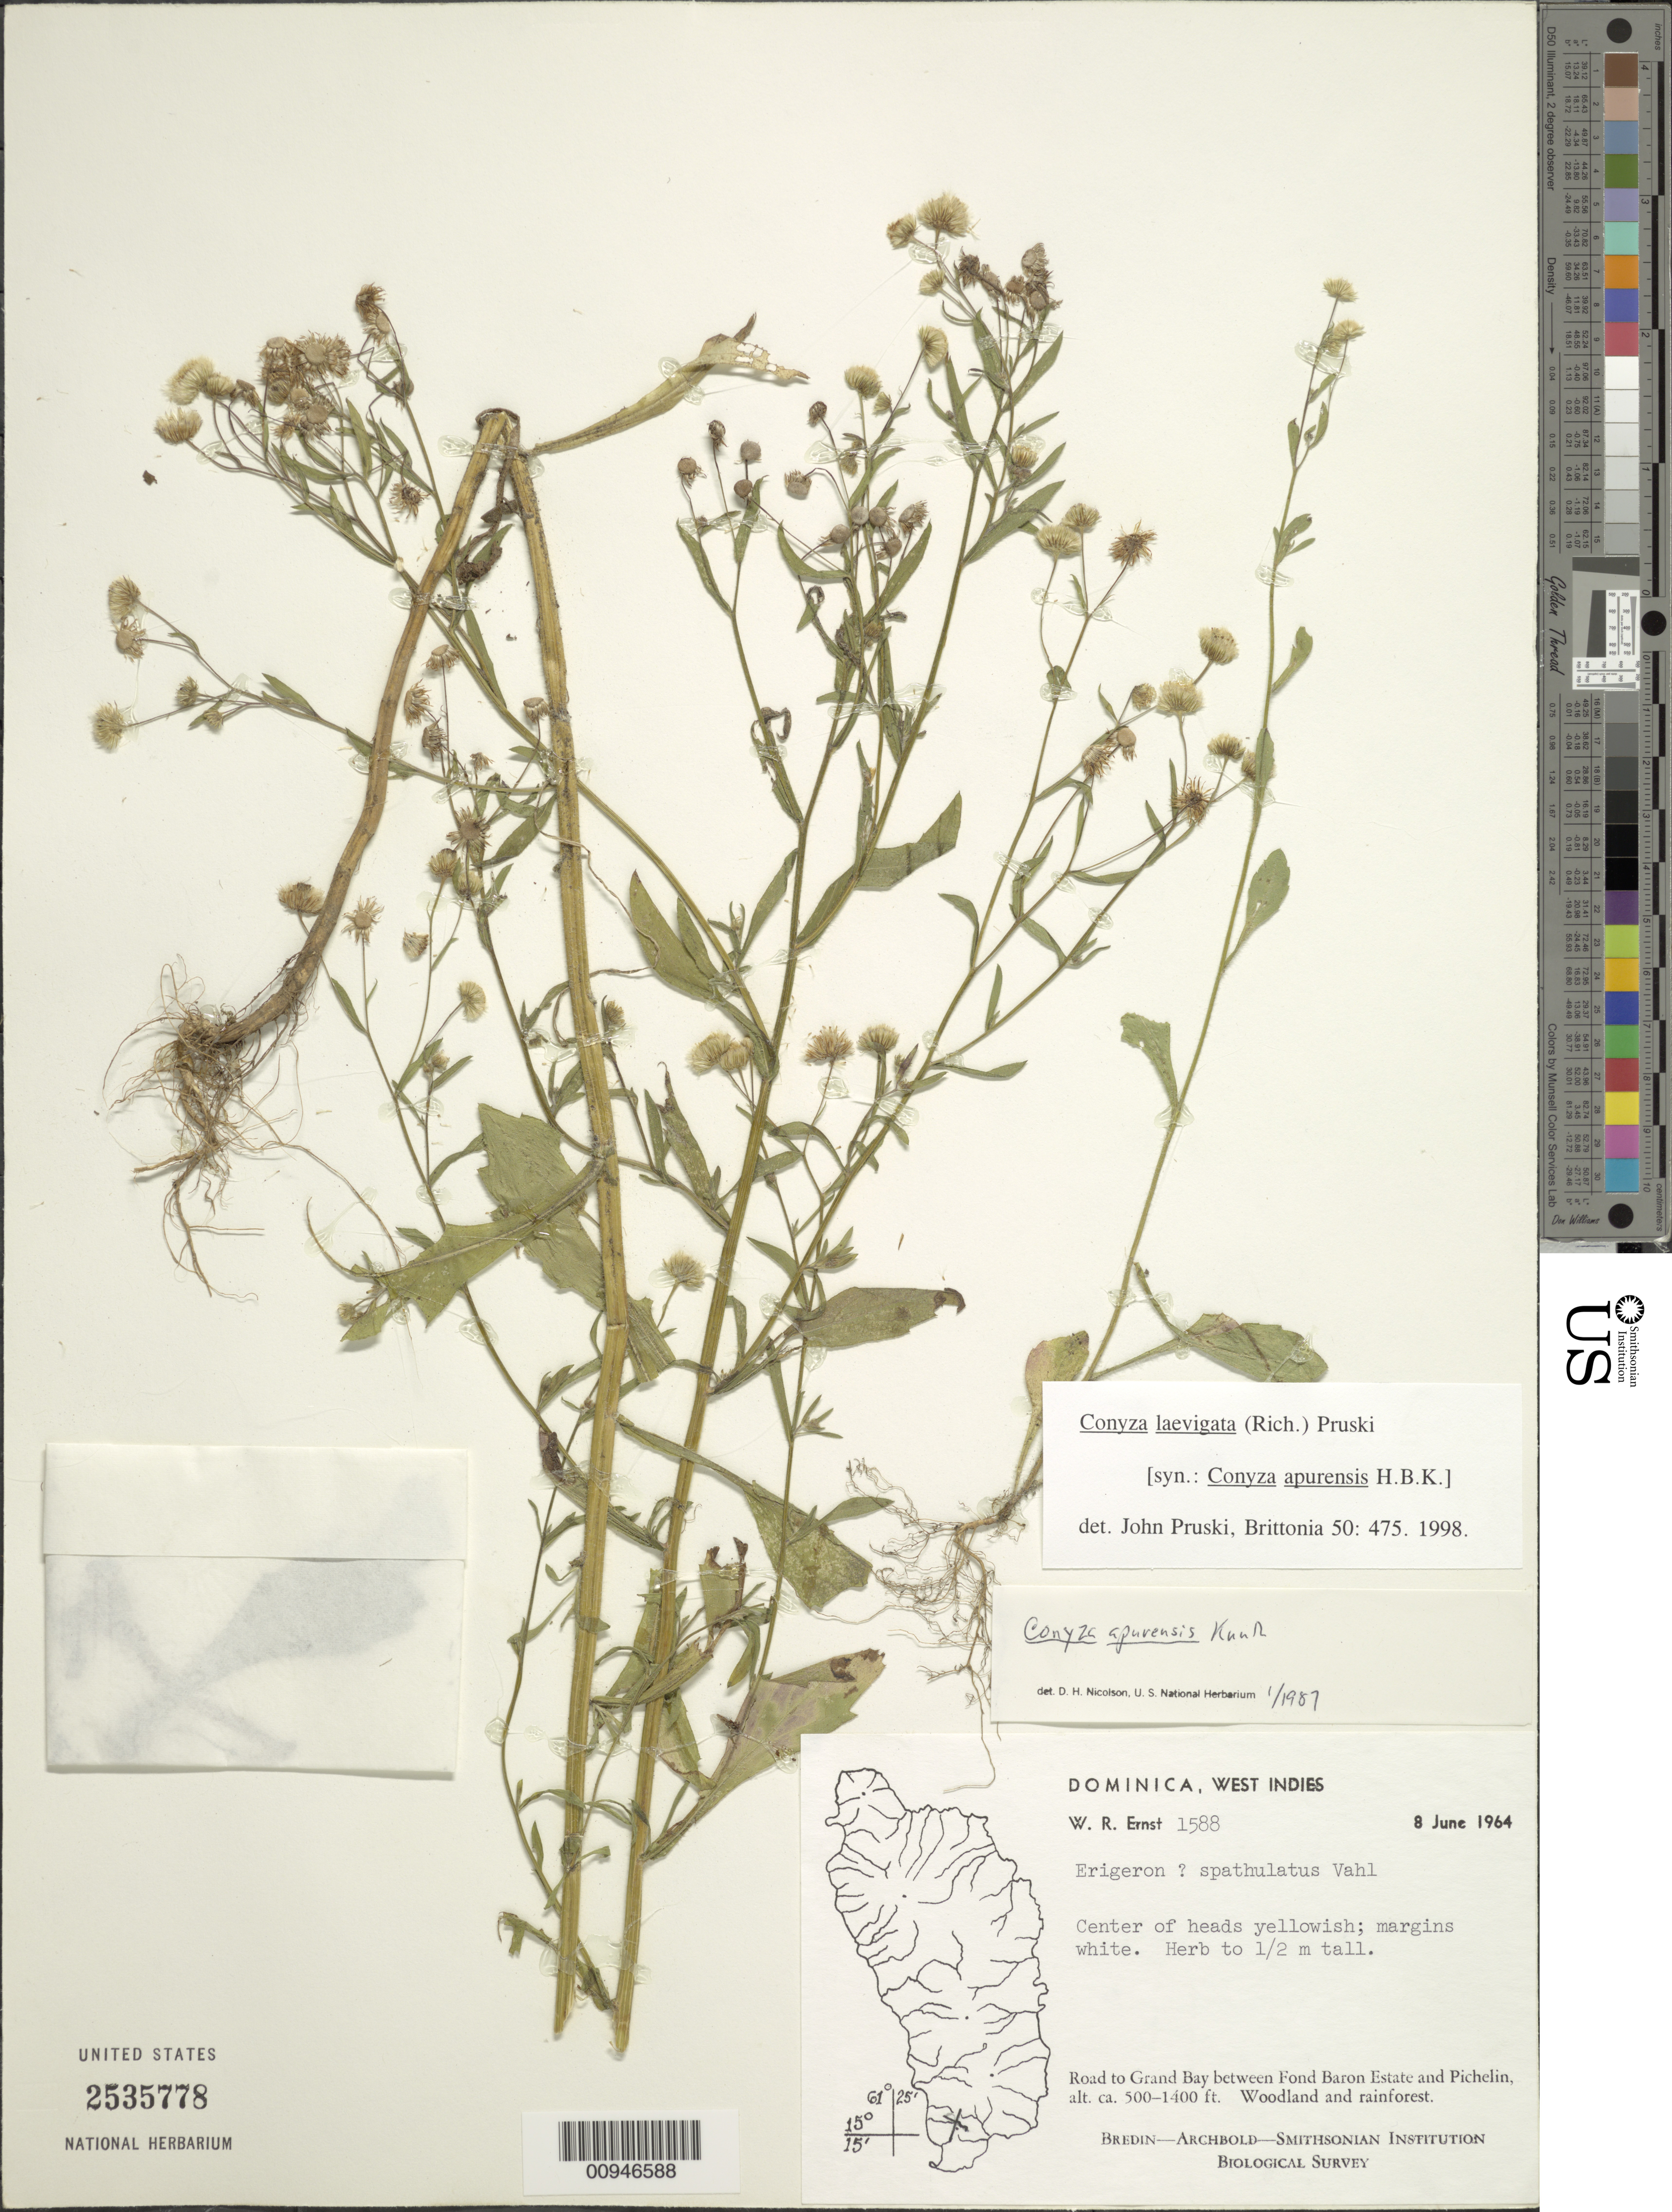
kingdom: Plantae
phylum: Tracheophyta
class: Magnoliopsida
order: Asterales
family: Asteraceae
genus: Conyza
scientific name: Conyza laevigata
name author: (Rich.) Pruski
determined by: Pruski, J. F.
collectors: W. R. Ernst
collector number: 1588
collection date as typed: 08 Jun 1964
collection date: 1964-06-08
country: Dominica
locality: Road to Grand Bay between Fond Baron Estate and Pichelin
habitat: Woodland and rainforest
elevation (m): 152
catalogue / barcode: US 2535778